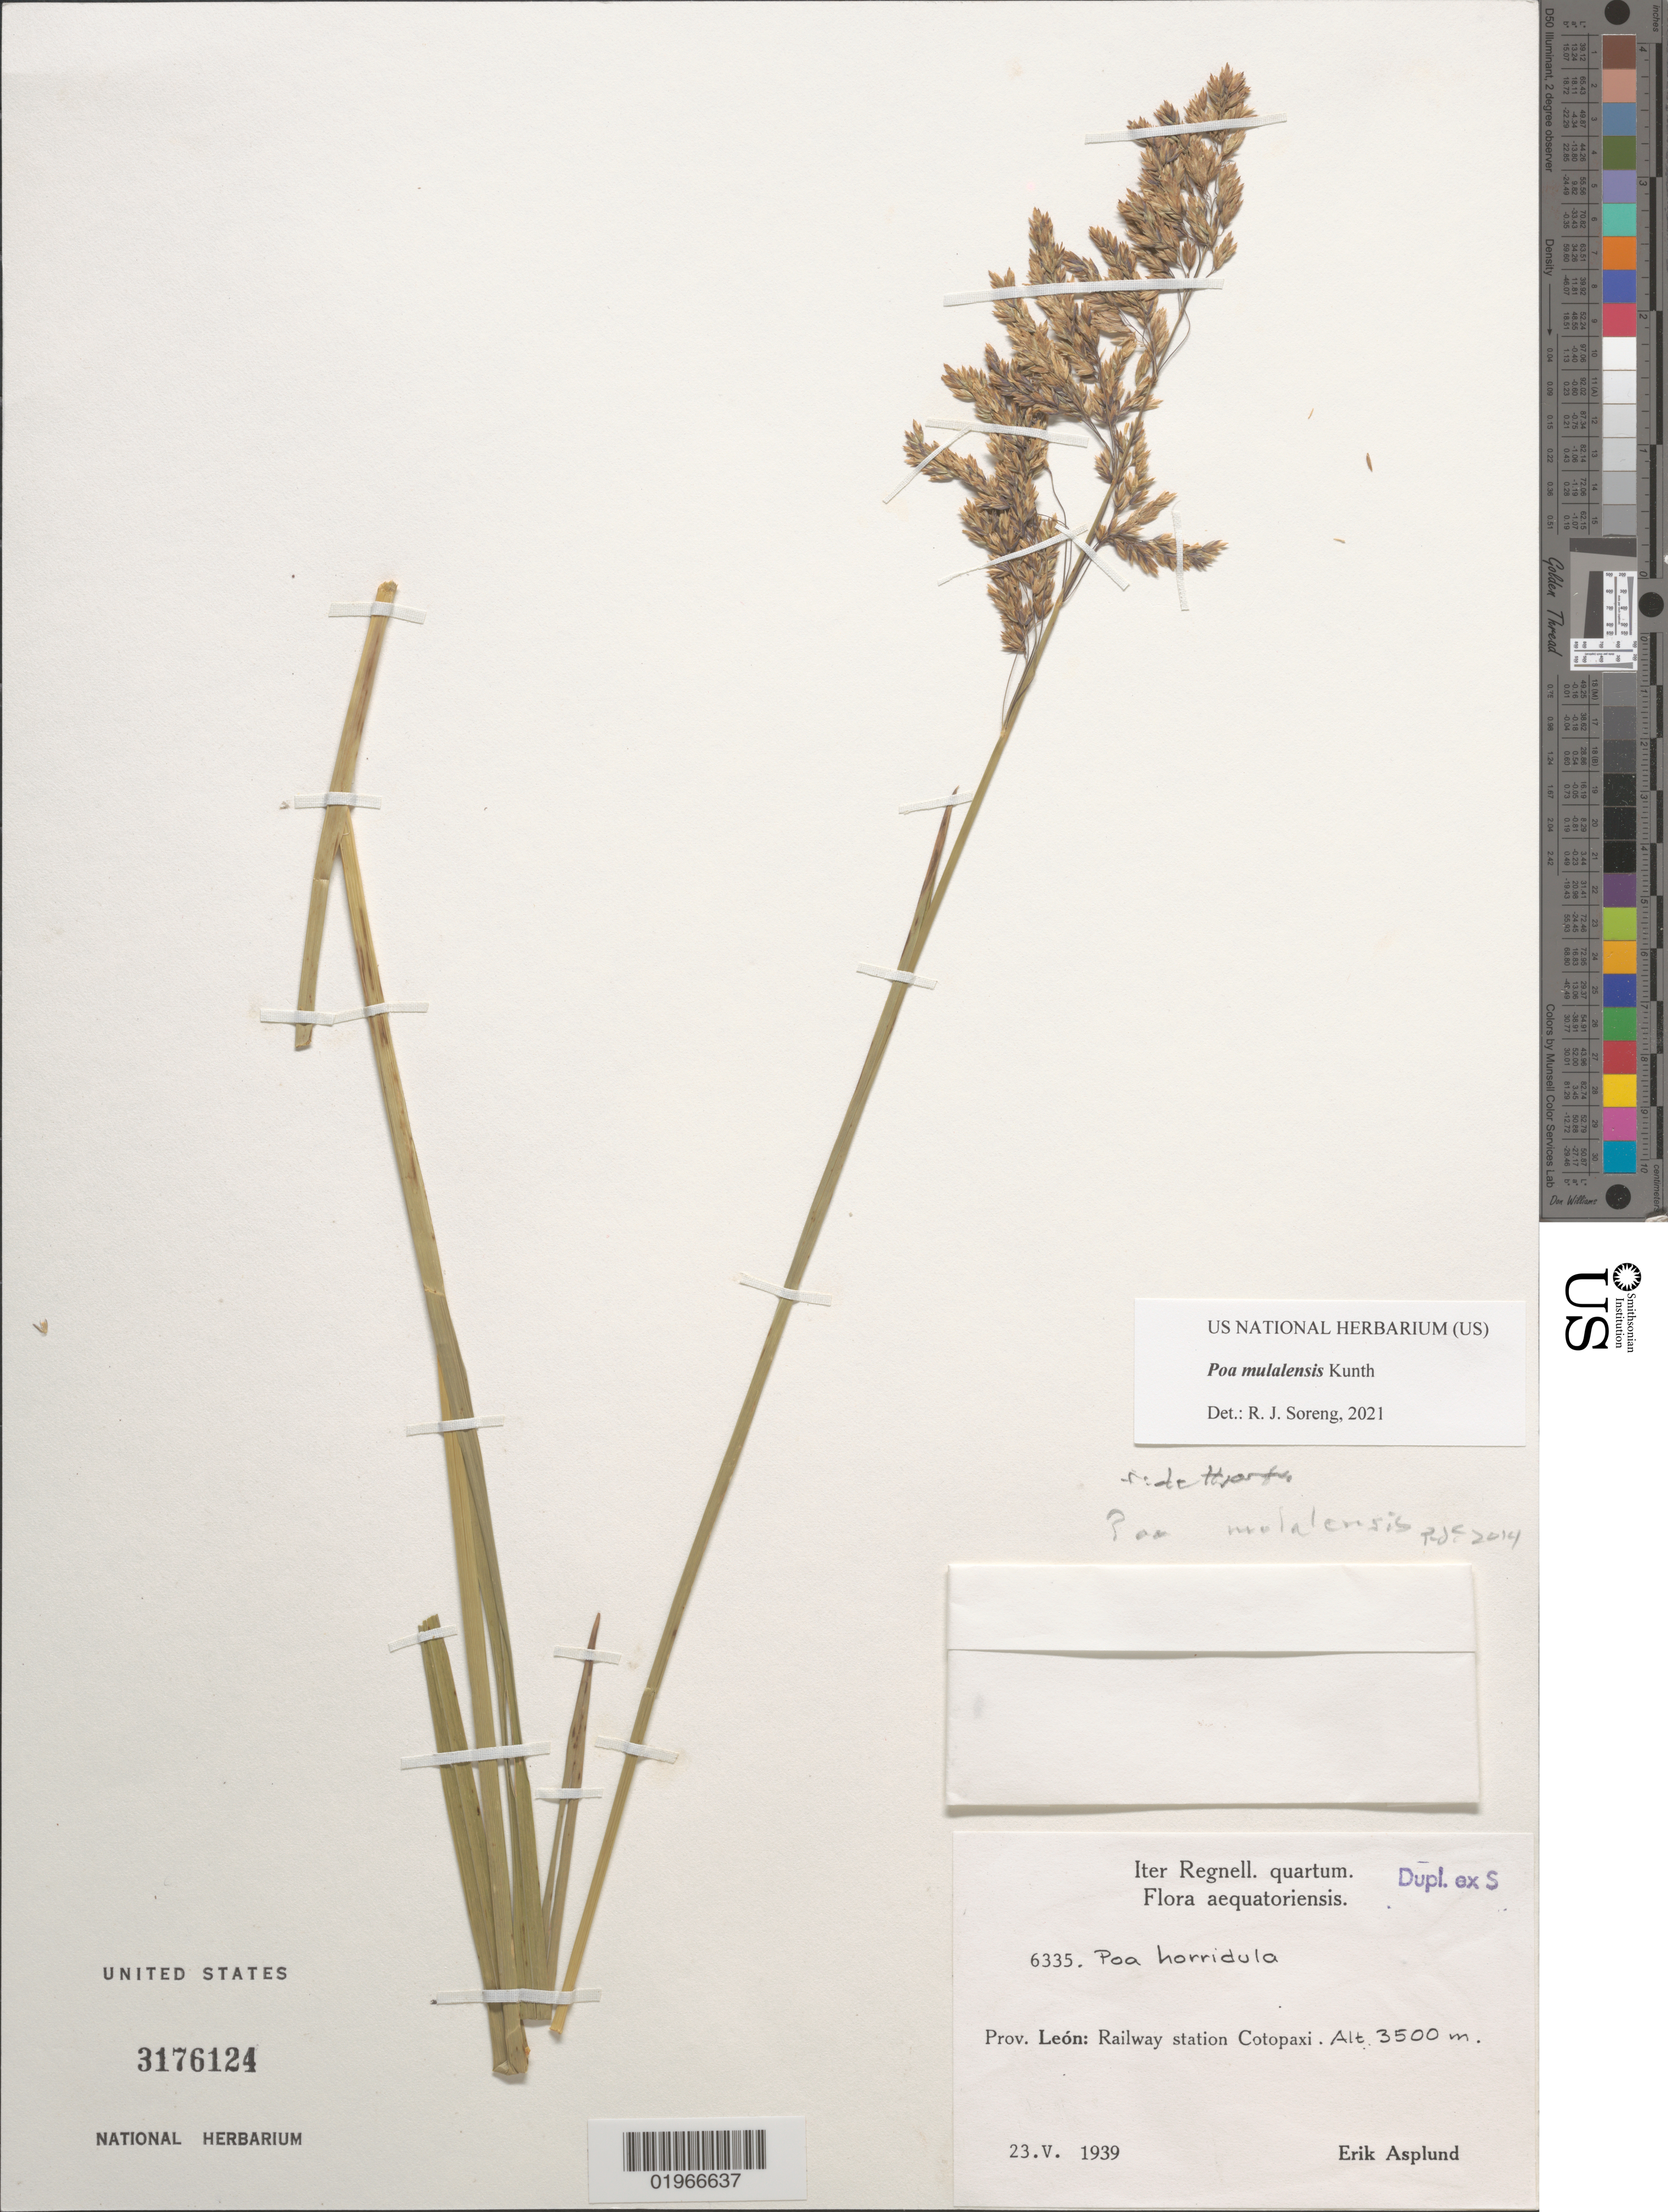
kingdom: Plantae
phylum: Tracheophyta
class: Liliopsida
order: Poales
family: Poaceae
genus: Poa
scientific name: Poa mulalensis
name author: Kunth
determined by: Soreng, Robert J., Research Associate (BOT), Smithsonian Institution - National Museum of Natural History (UNITED STATES)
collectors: E. Asplund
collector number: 6335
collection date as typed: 23.V.1939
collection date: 1939-05-23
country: Ecuador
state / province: Cotopaxi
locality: Railway station Cotopaxi.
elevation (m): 3500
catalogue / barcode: US 3176124